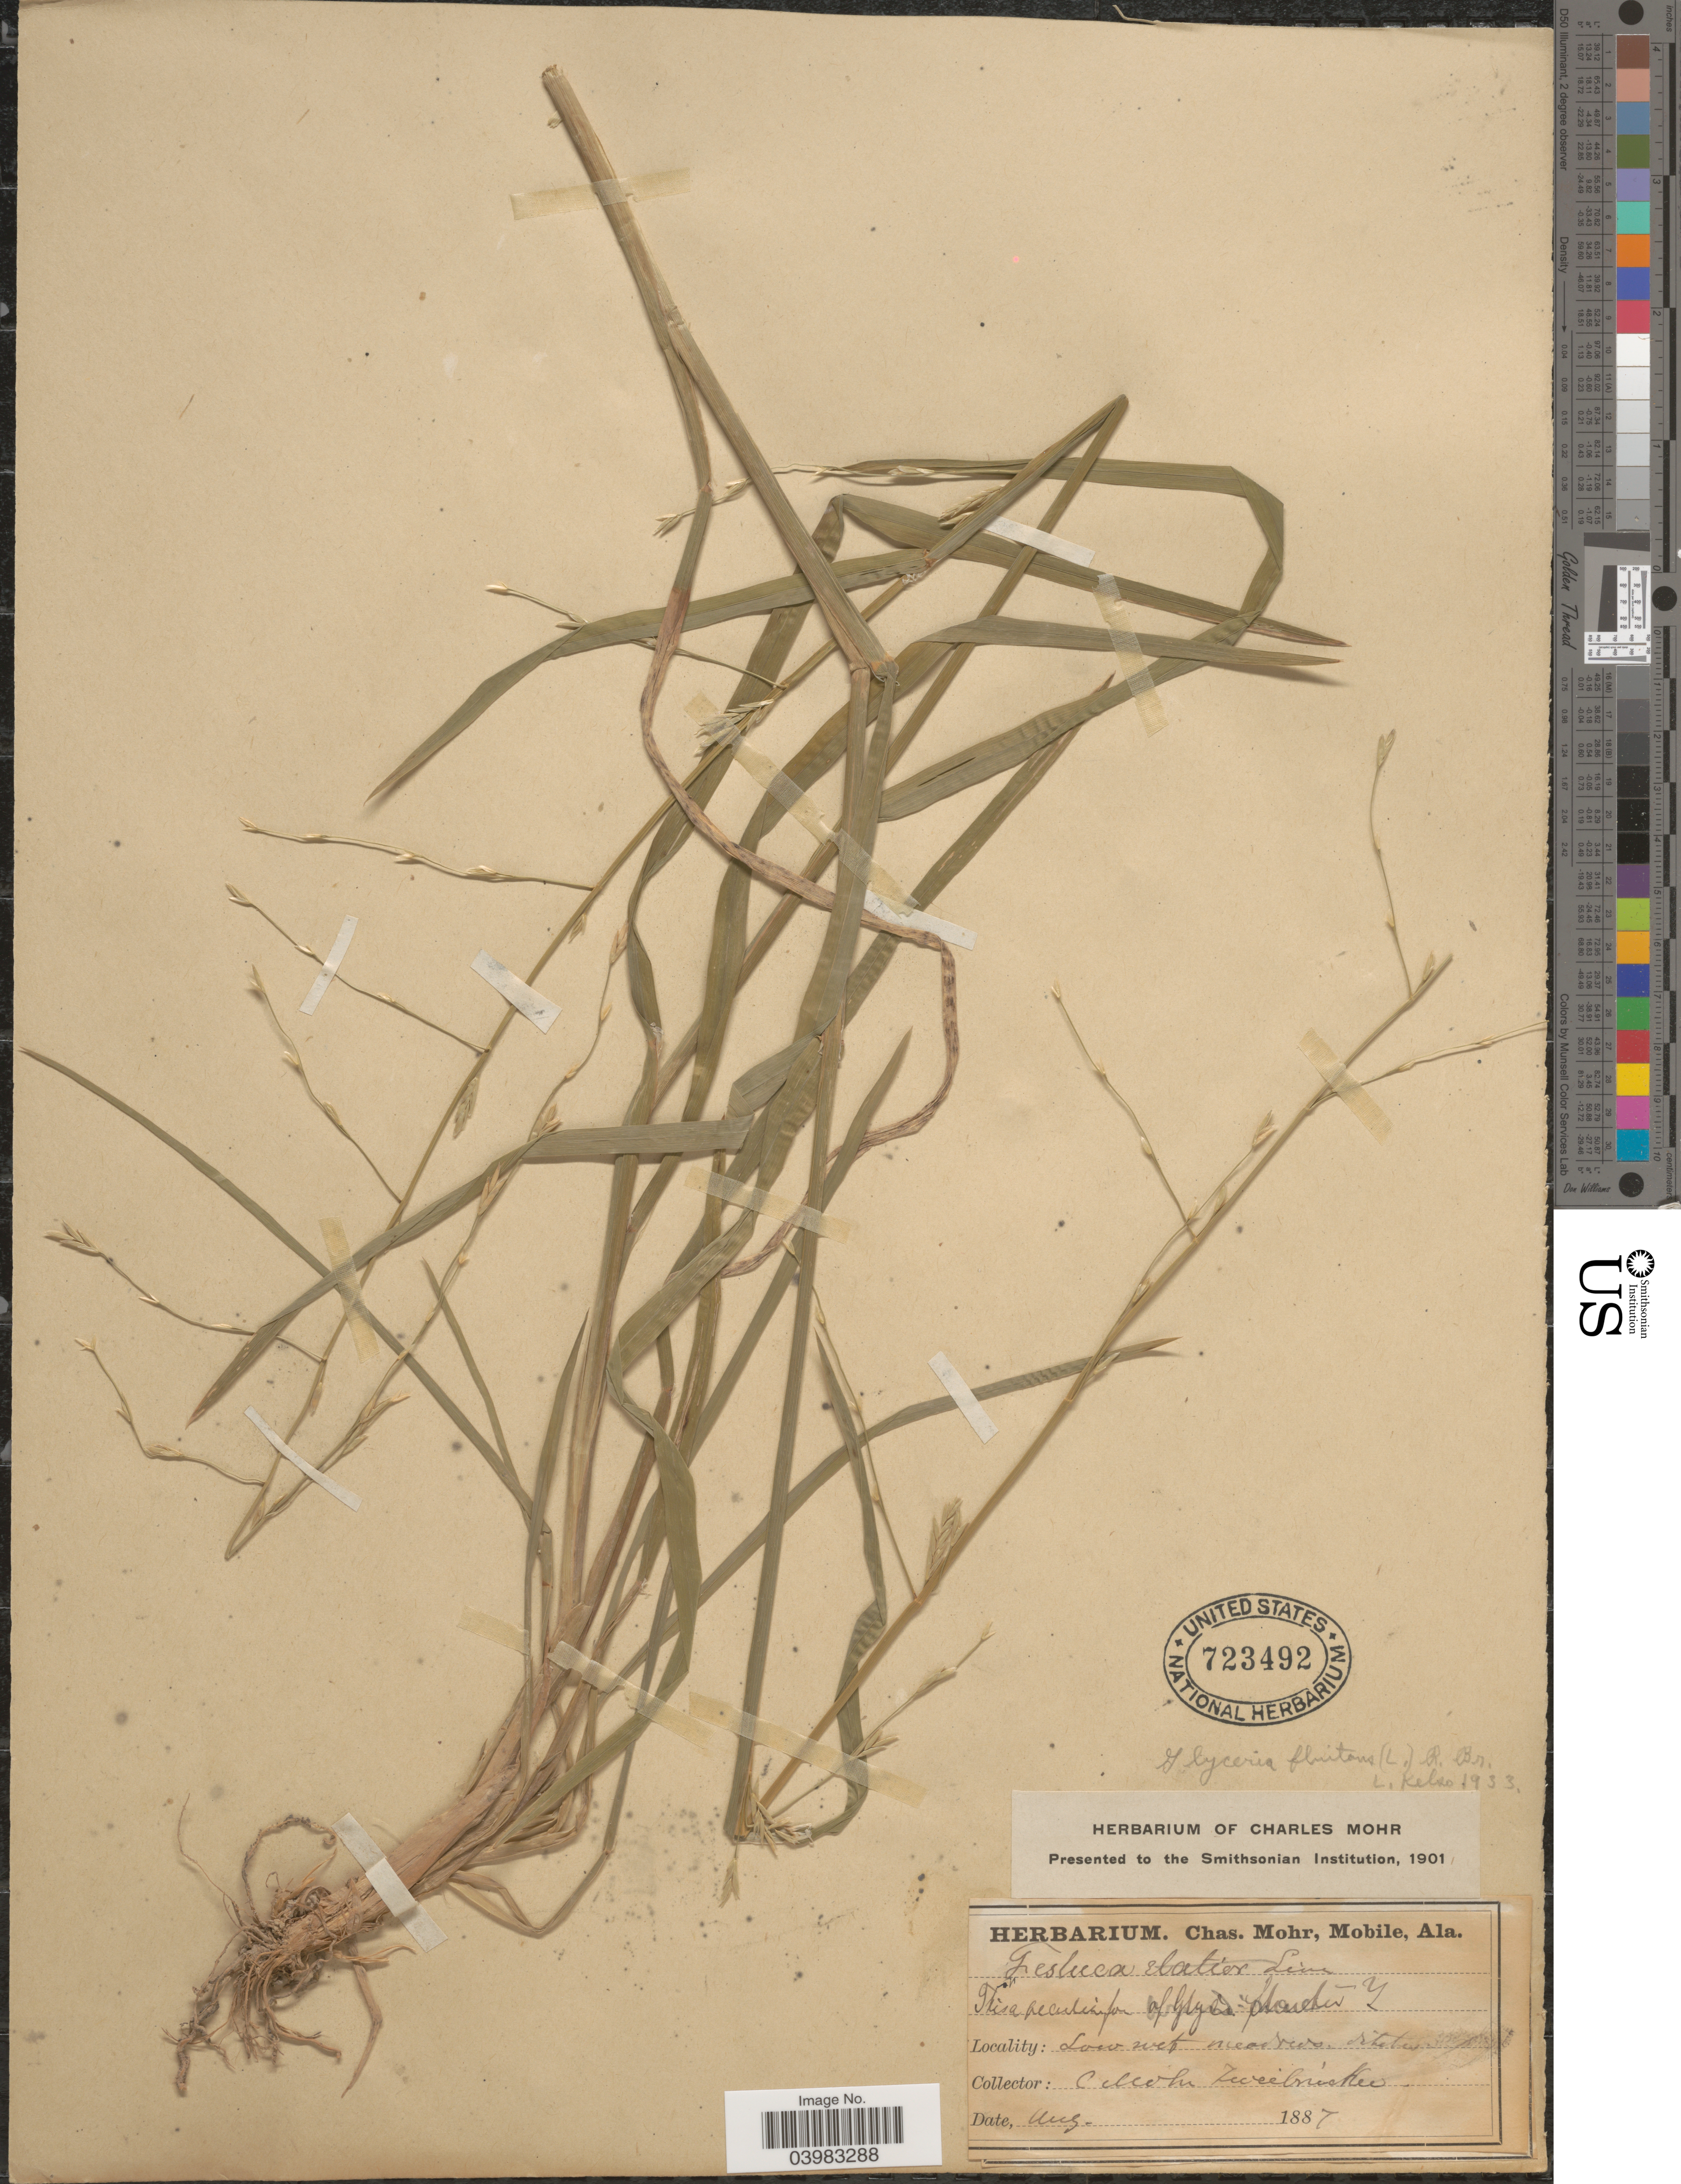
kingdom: Plantae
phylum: Tracheophyta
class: Liliopsida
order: Poales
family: Poaceae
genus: Glyceria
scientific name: Glyceria fluitans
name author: (L.) R. Br.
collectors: Mohr, C. T. (herbarium)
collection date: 1887-08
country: Germany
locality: Zweibrucken.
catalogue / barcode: US 723492